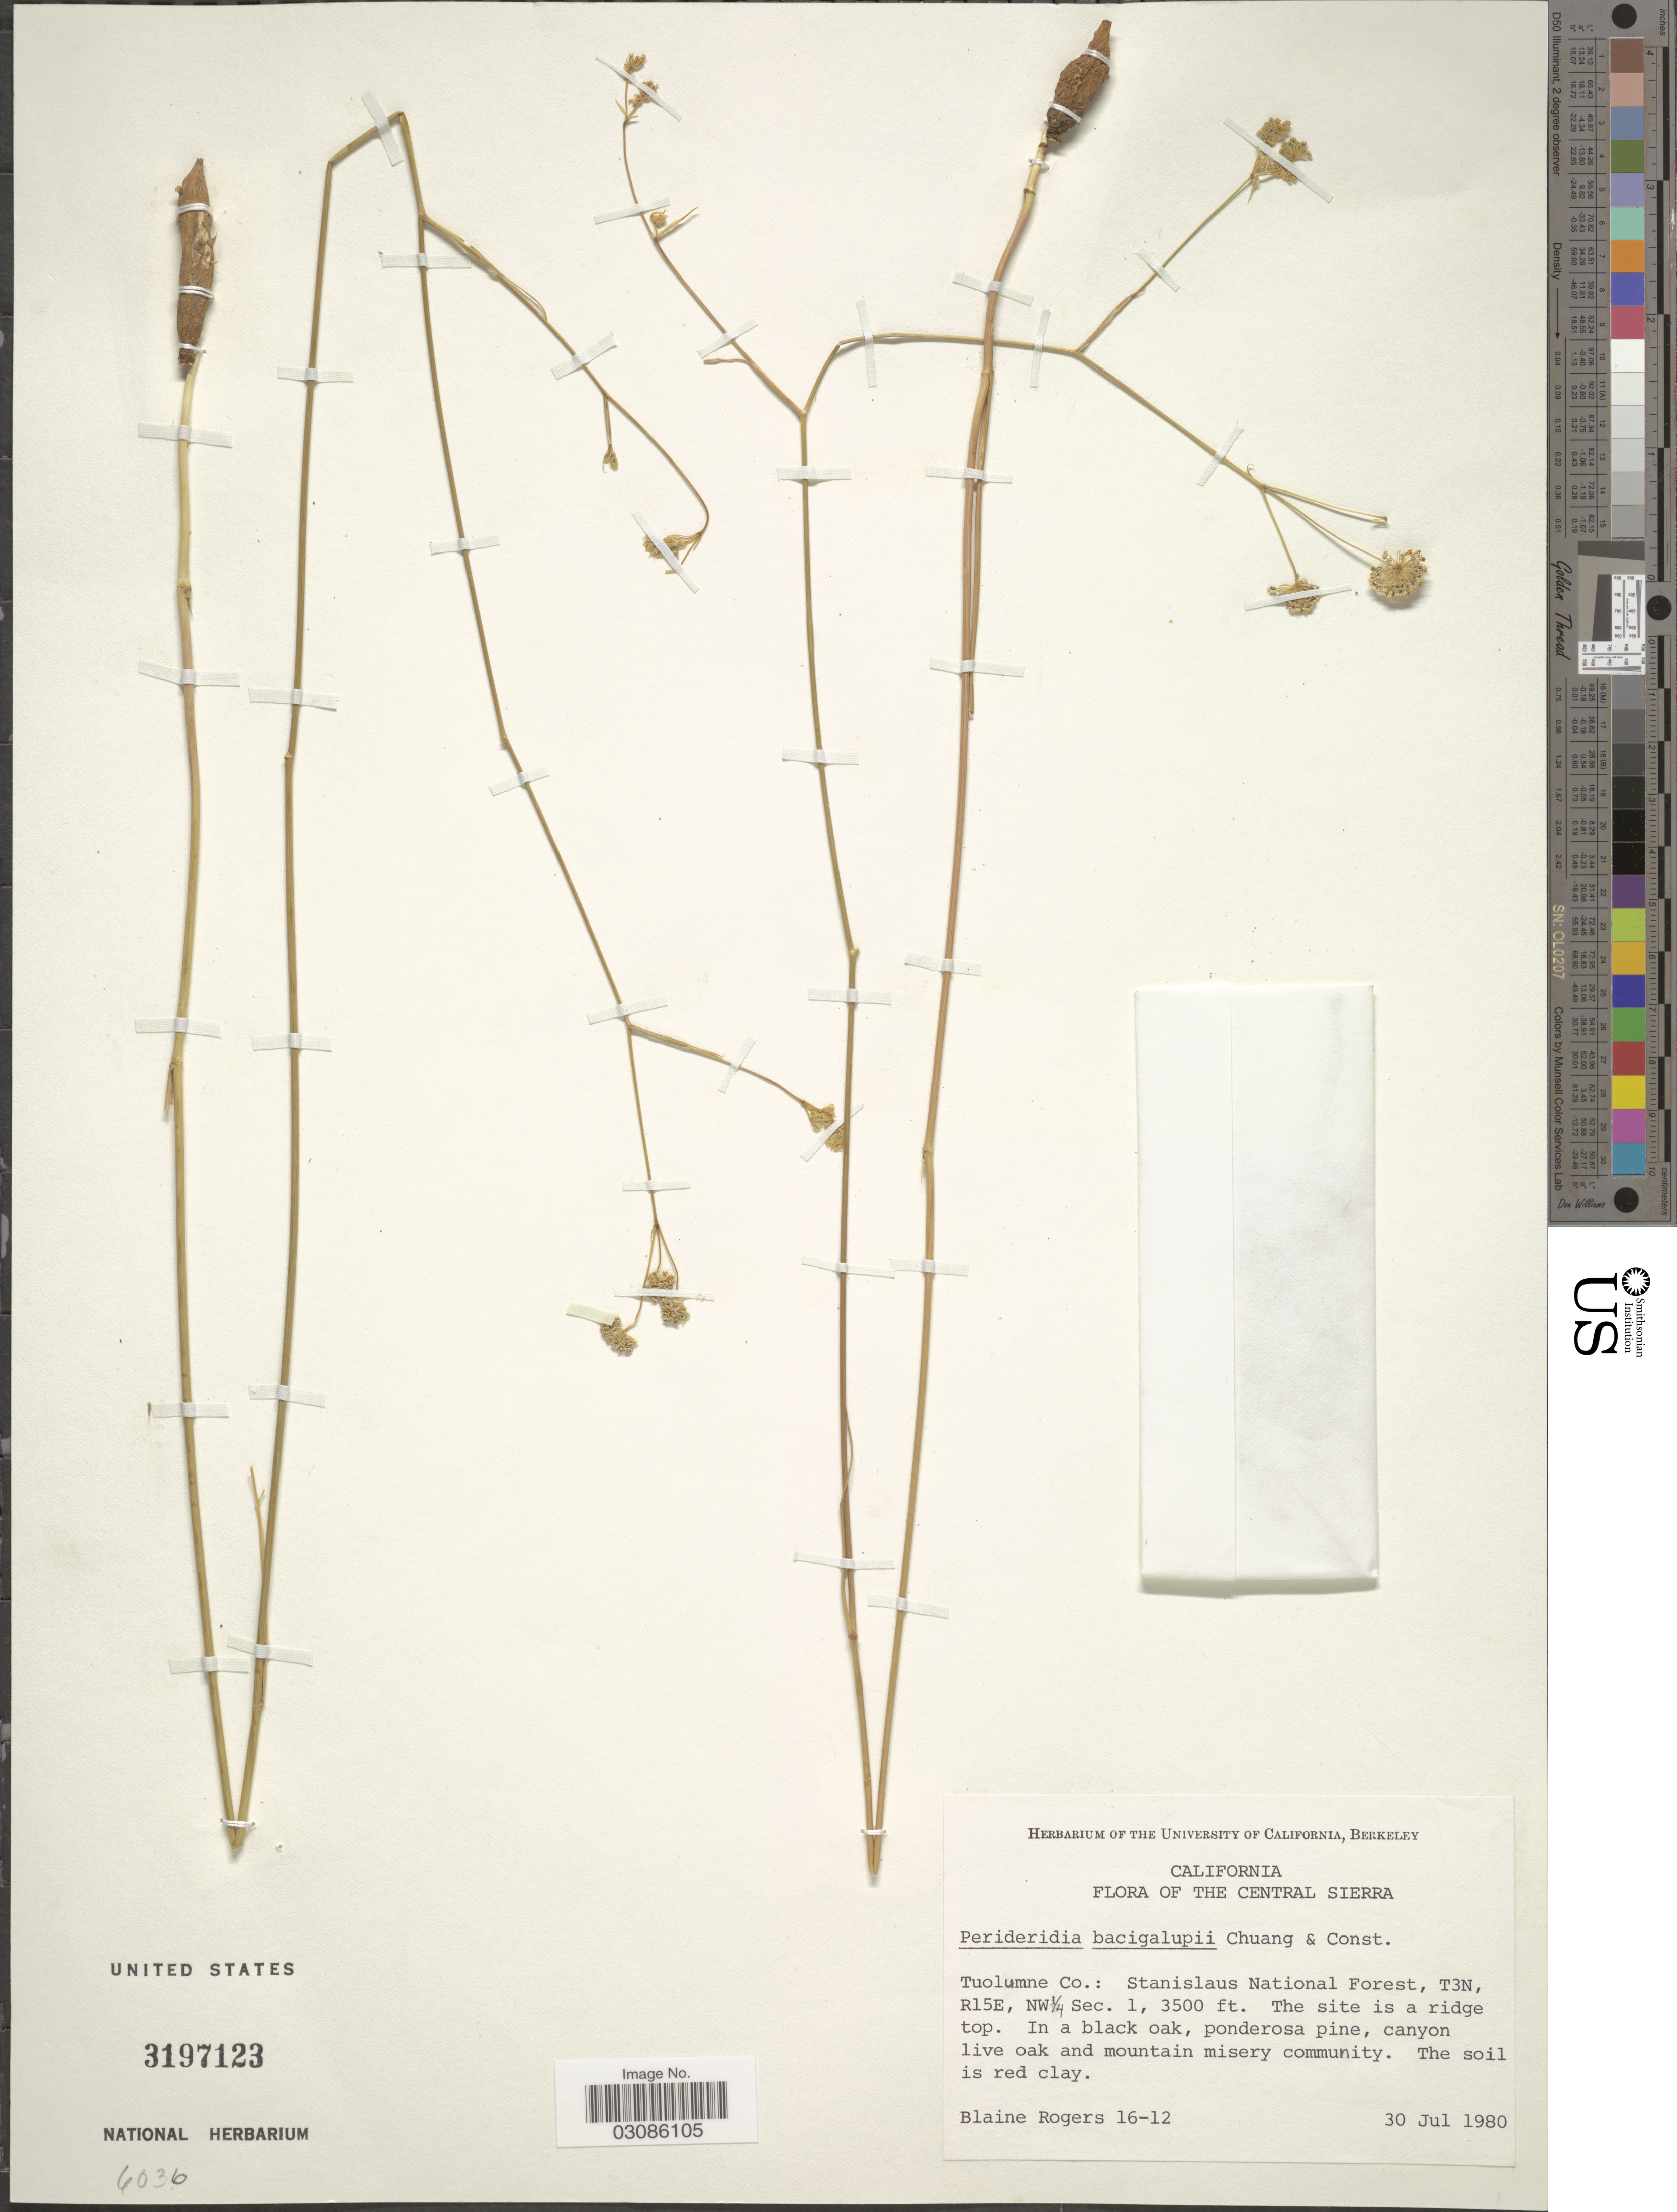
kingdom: Plantae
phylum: Tracheophyta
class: Magnoliopsida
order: Apiales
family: Apiaceae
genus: Perideridia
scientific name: Perideridia bacigalupii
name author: T.I. Chuang & Constance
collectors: B. Rogers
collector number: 16-12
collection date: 1980-07-30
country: United States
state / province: California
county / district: Tuolumne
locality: The Central Sierra, Tuolumne Co.: Stanislaus National Forest, T3N, R15E, NW¼Sec. 1.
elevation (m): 1067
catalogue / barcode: US 3197123